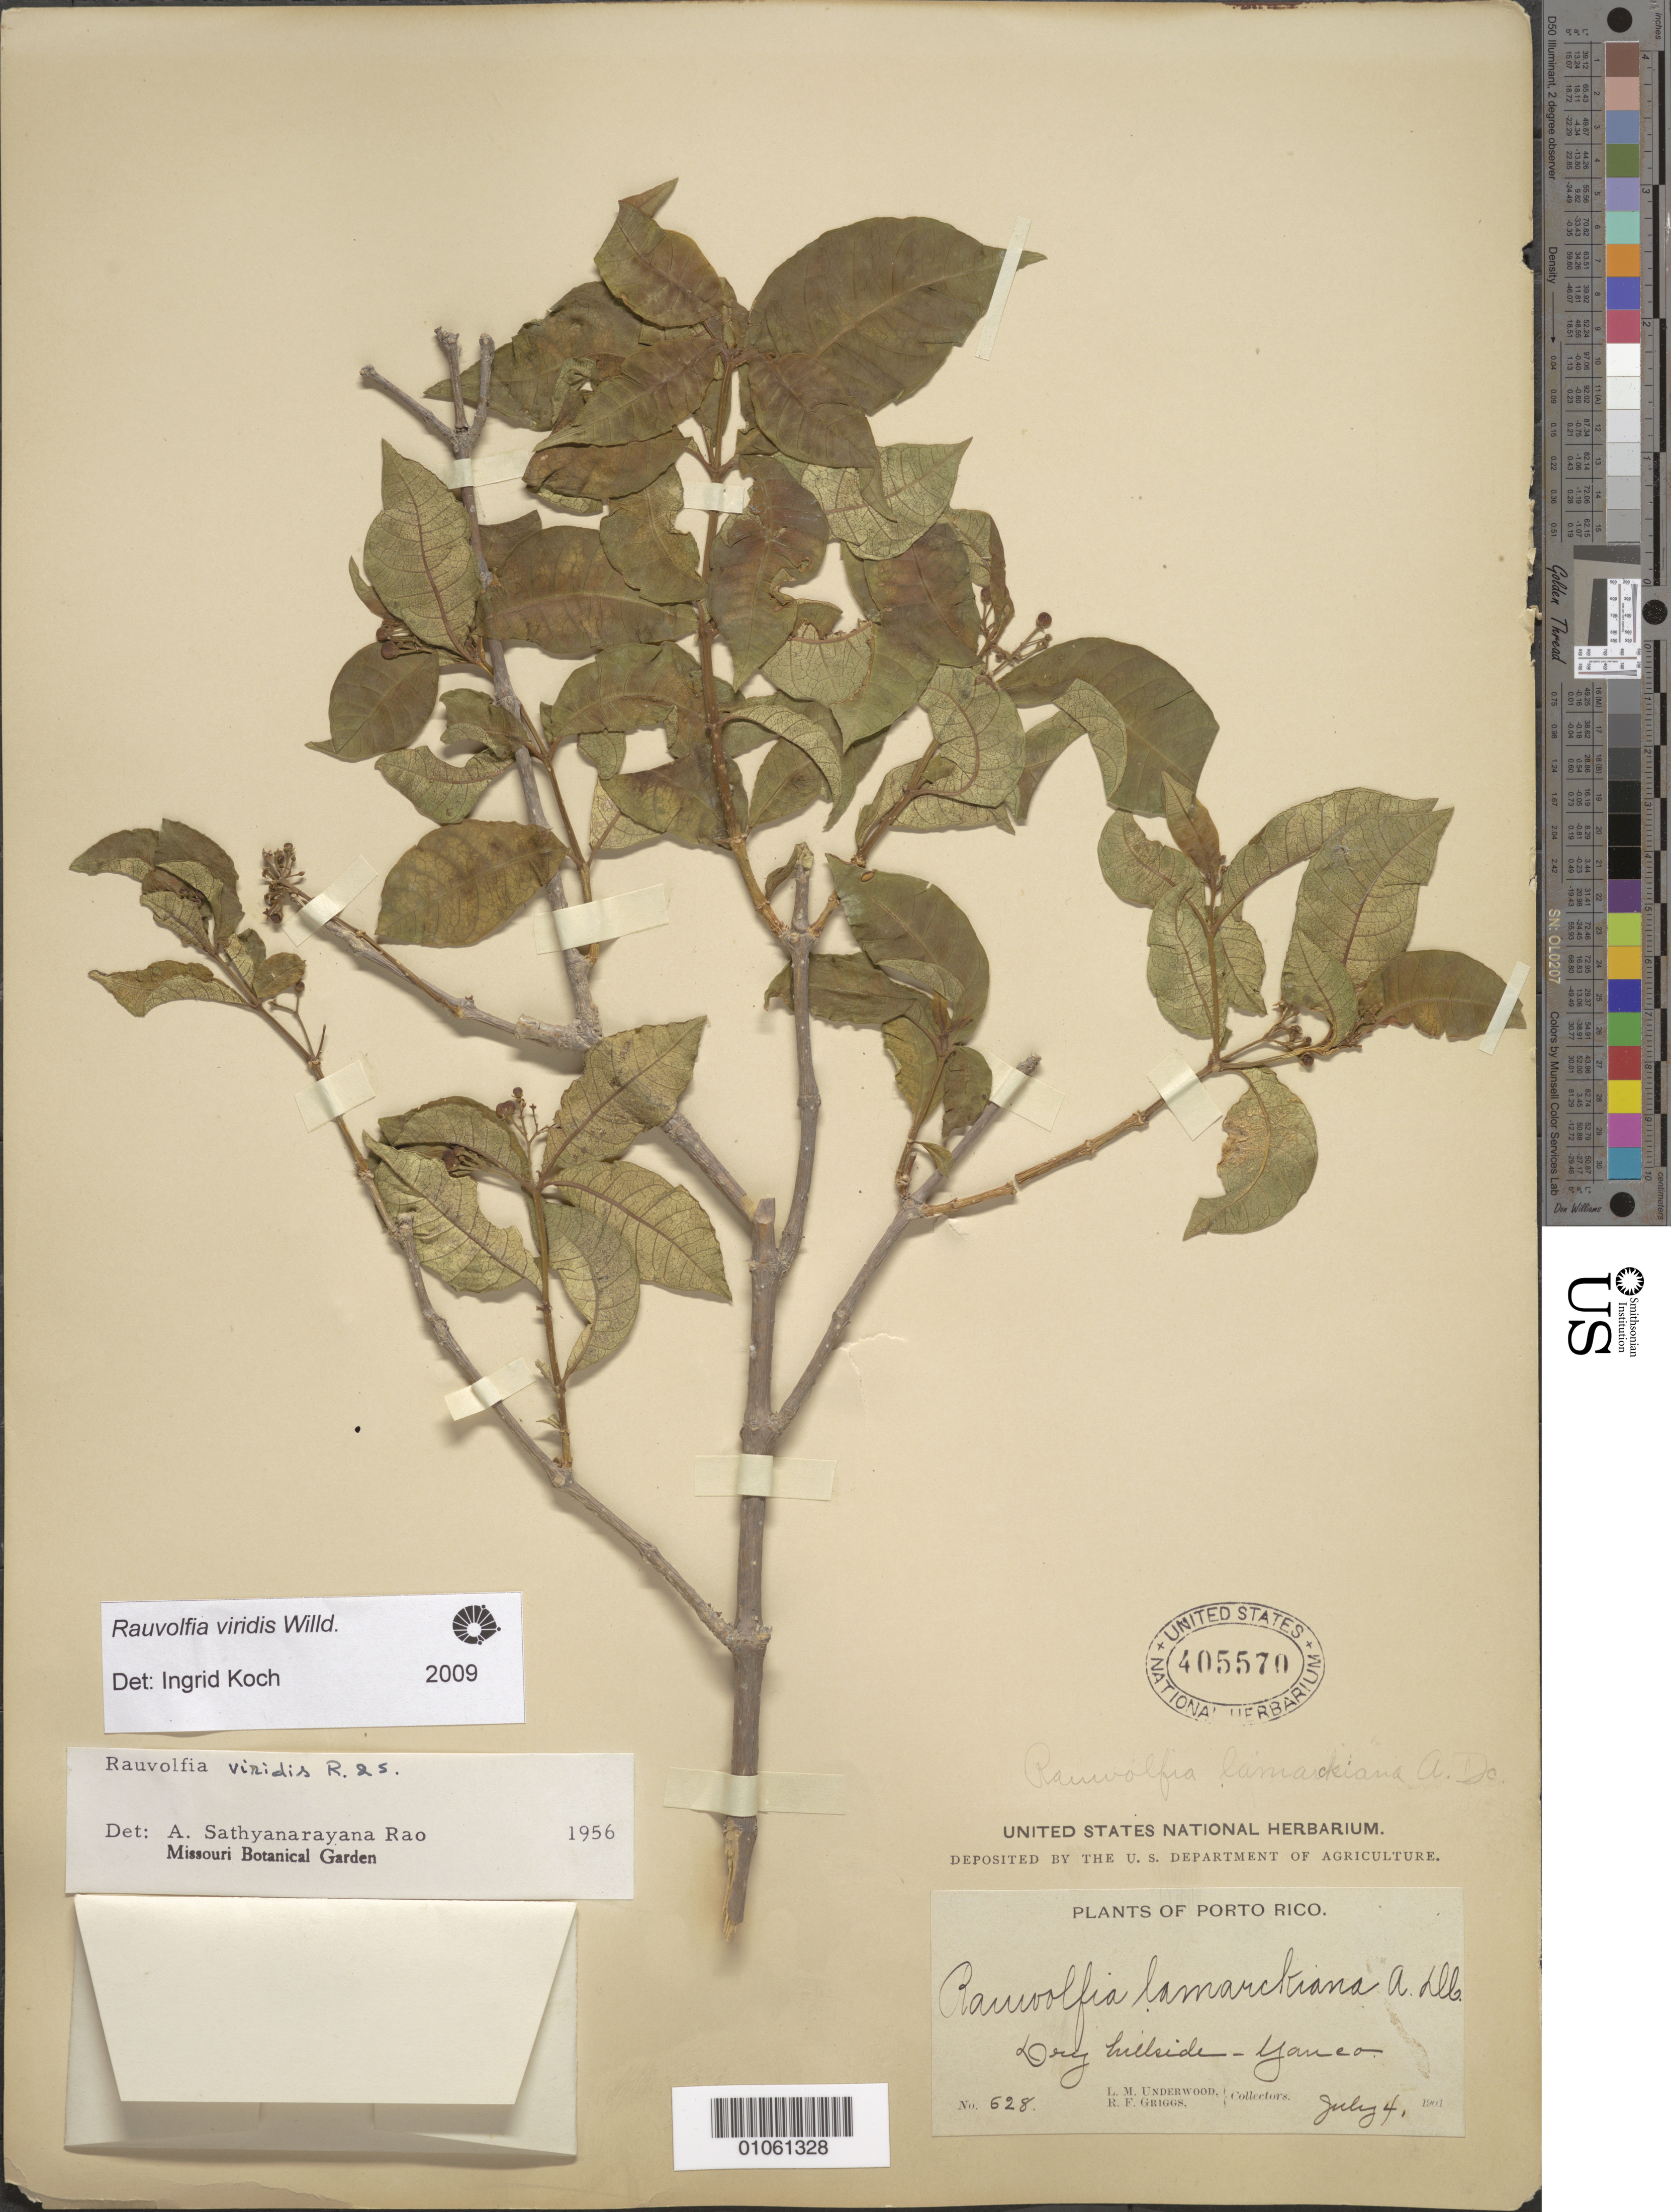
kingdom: Plantae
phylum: Tracheophyta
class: Magnoliopsida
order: Gentianales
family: Apocynaceae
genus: Rauvolfia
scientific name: Rauvolfia viridis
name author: Willd. ex Roem. & Schult.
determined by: Koch, I.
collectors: L. M. Underwood & R. F. Griggs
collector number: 628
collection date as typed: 04 Jul 1901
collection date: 1901-07-04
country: Puerto Rico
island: Puerto Rico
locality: Yanco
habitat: Dry hillside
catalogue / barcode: US 405570